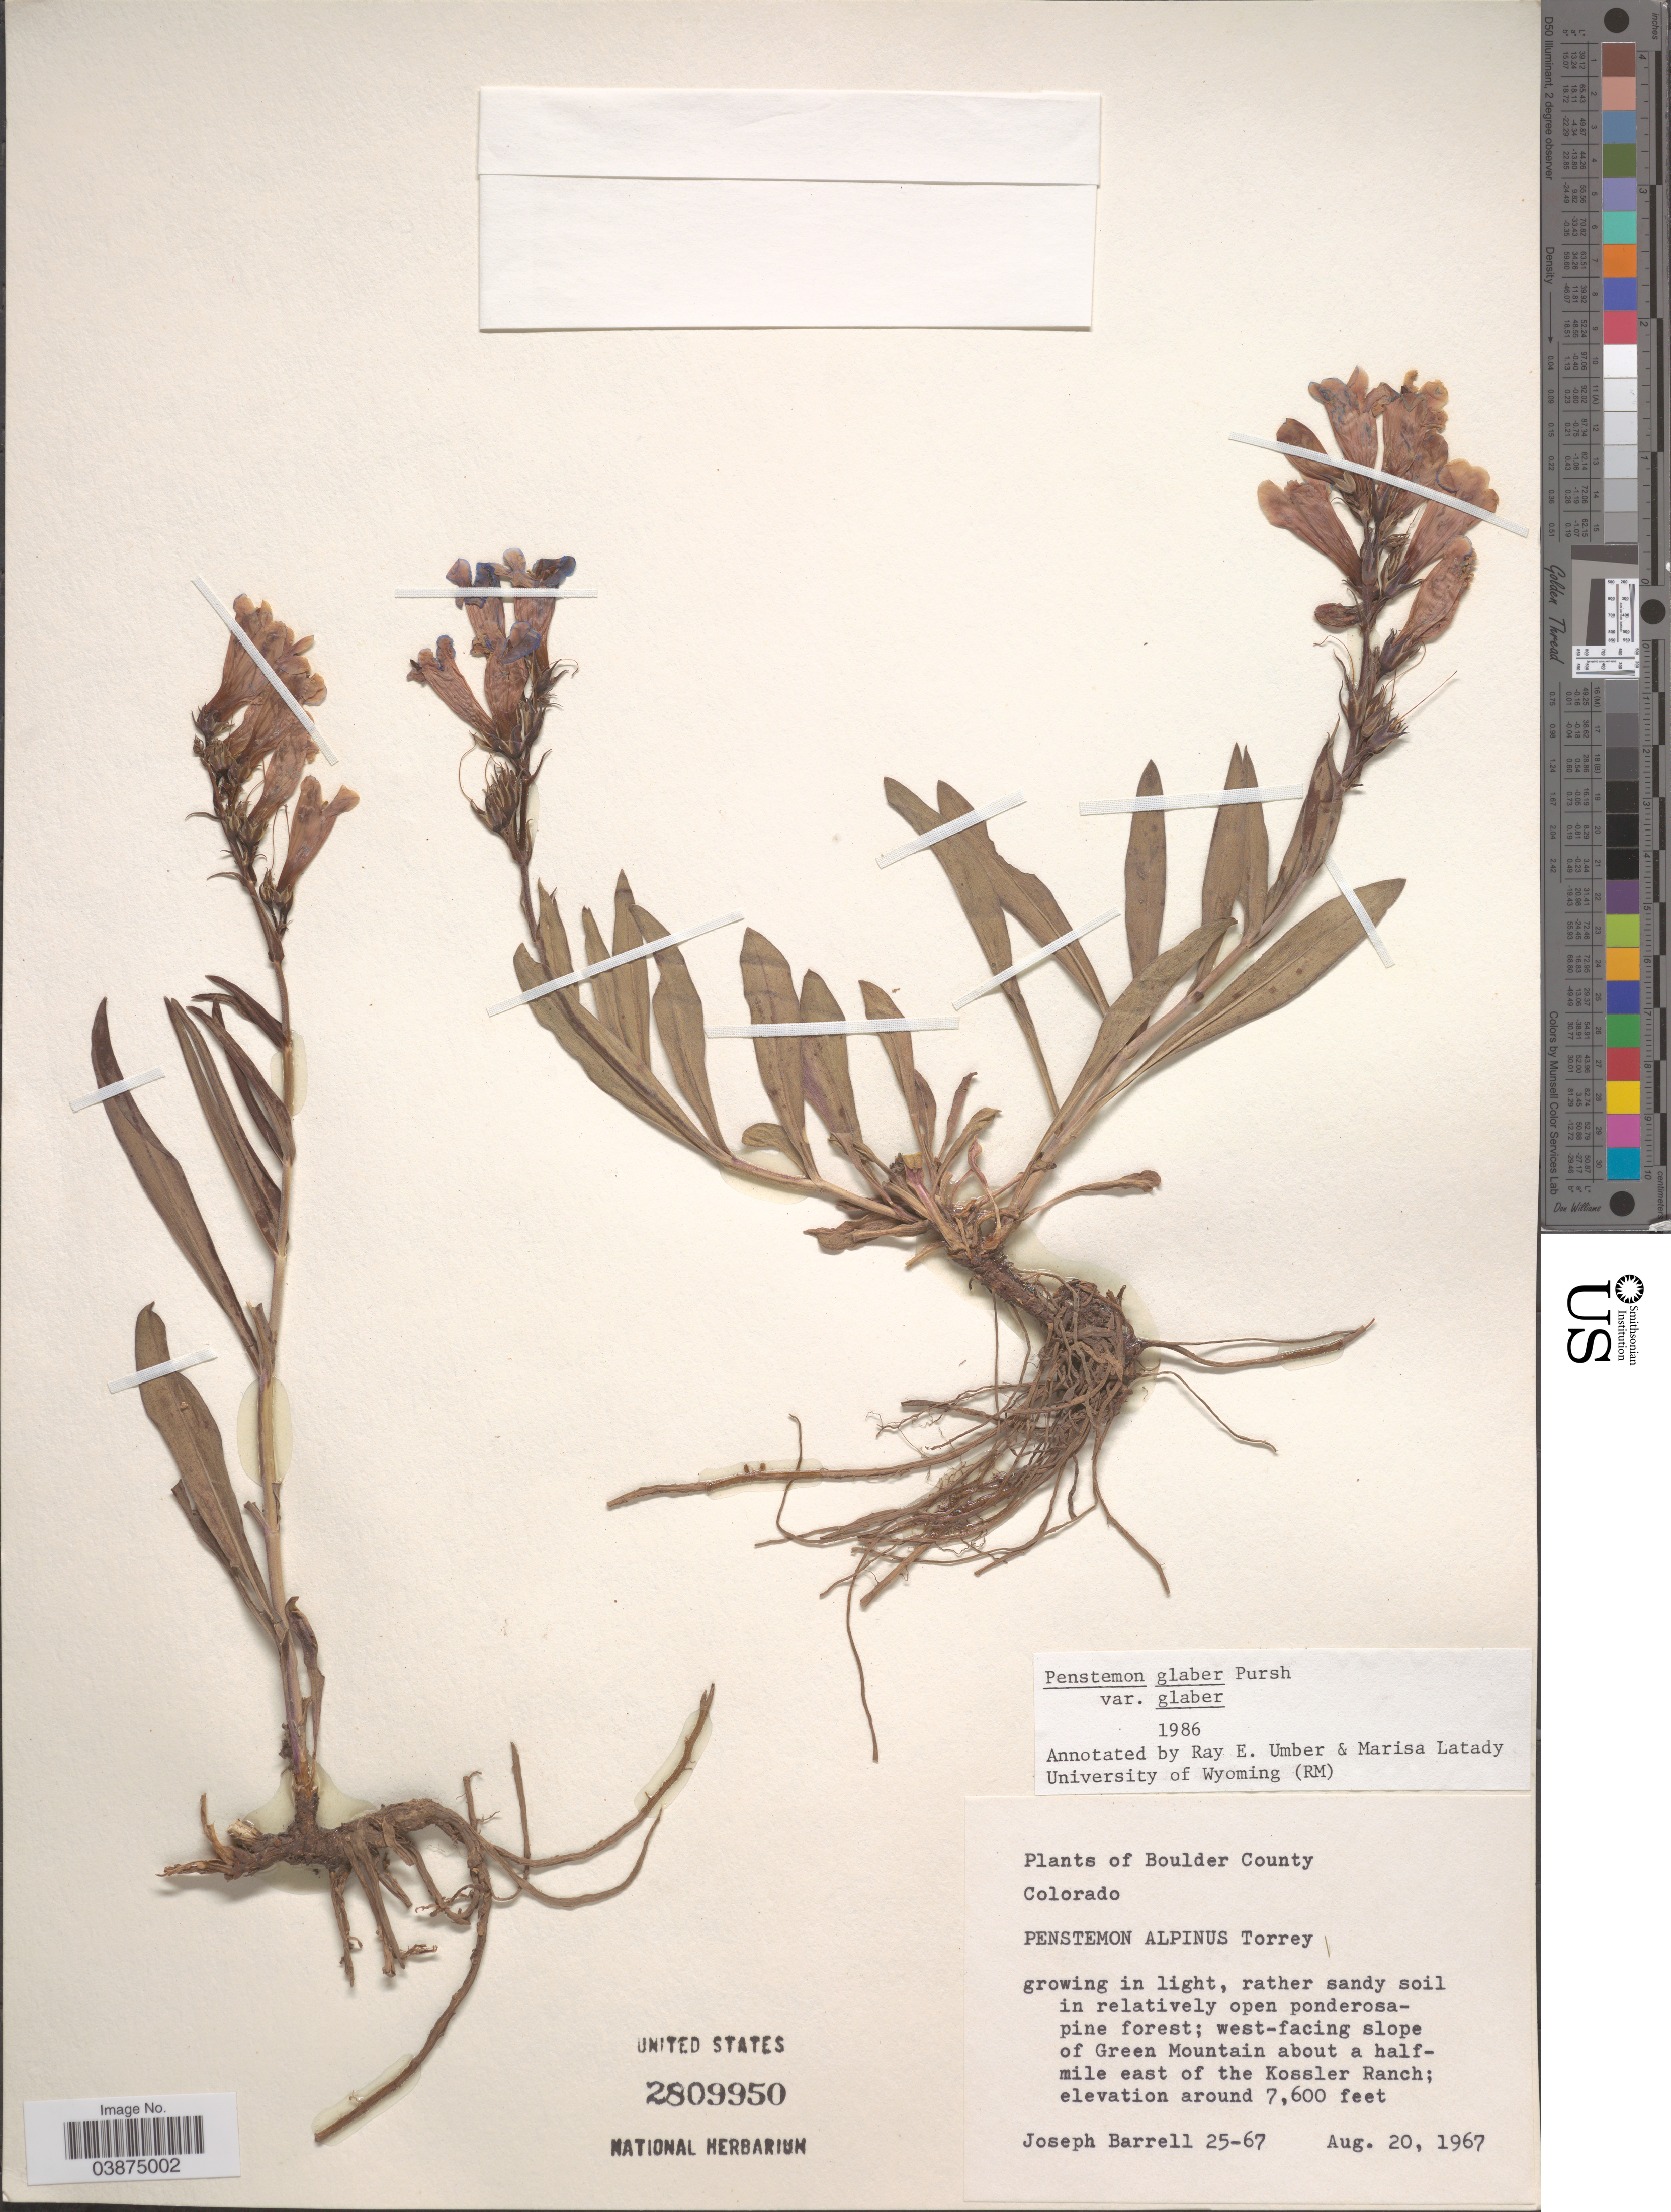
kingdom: Plantae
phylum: Tracheophyta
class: Magnoliopsida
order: Lamiales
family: Plantaginaceae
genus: Penstemon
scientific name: Penstemon glaber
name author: Pursh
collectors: J. Barrell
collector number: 25-67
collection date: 1967-08-20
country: United States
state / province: Colorado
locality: Boulder County. West-facing slope of Green Mountain about a half-mile east of the Kossler Ranch.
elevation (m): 2316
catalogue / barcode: US 2809950